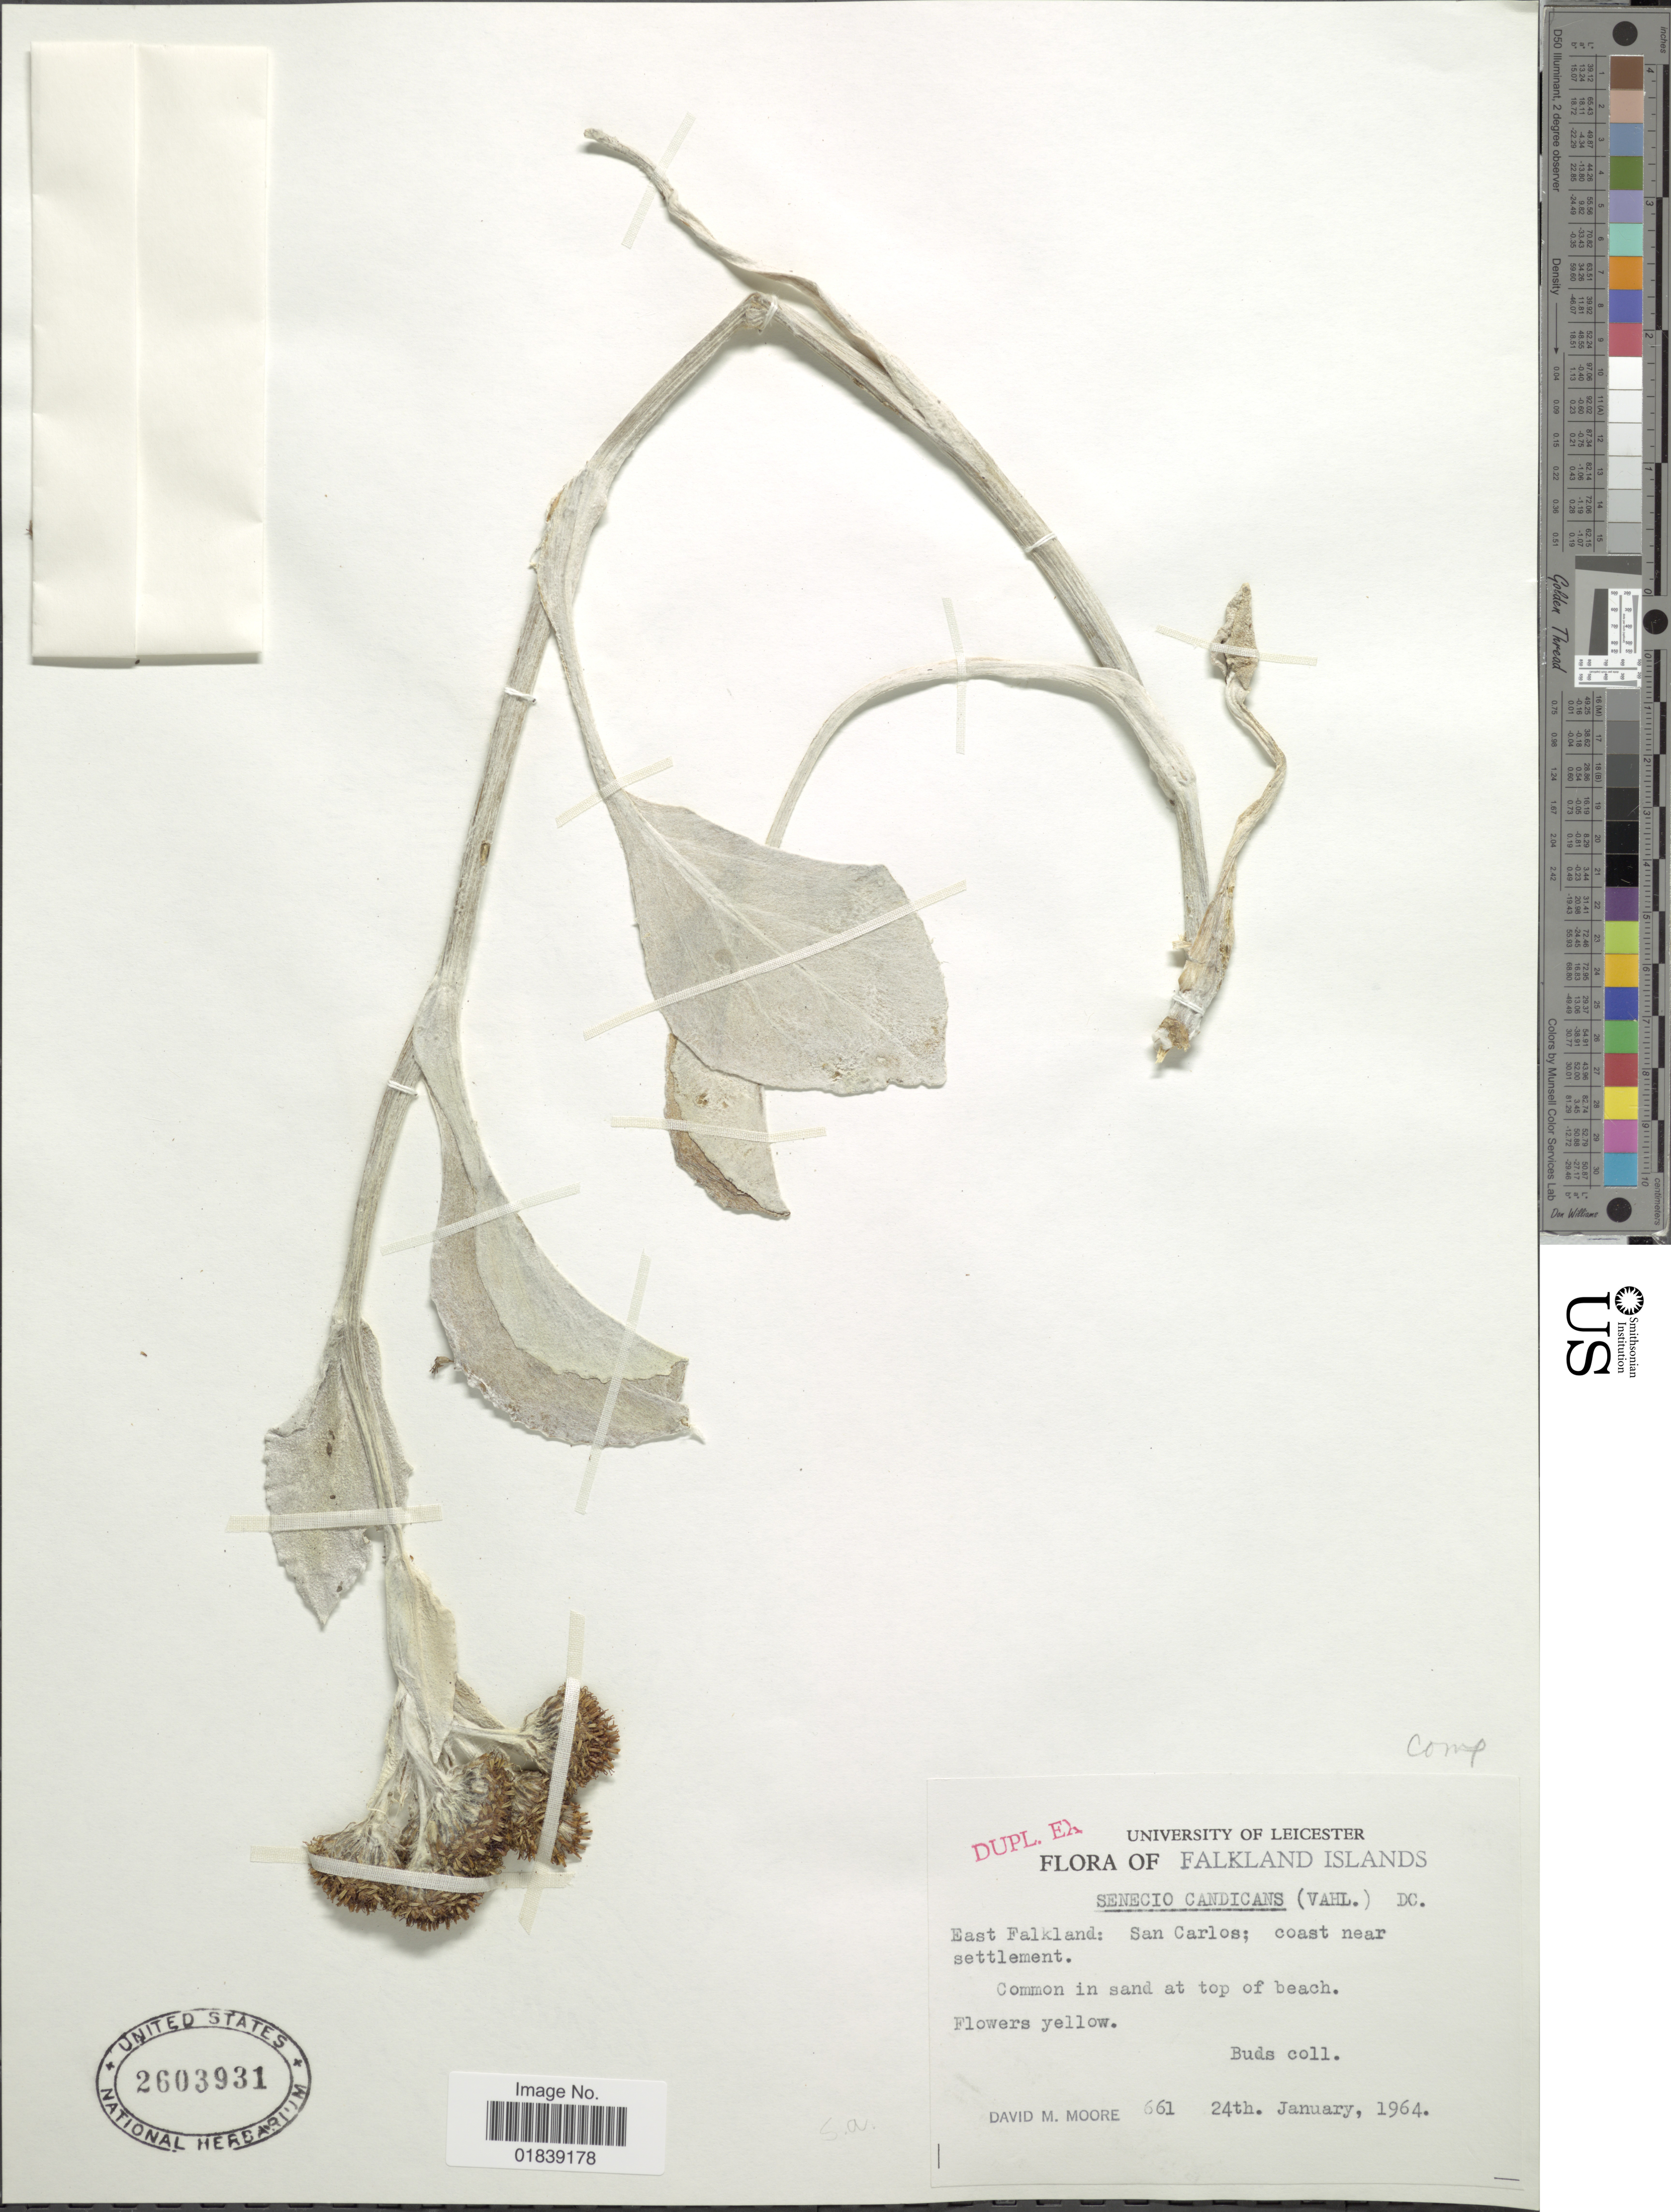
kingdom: Plantae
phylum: Tracheophyta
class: Magnoliopsida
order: Asterales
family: Asteraceae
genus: Senecio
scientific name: Senecio candicans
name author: Wall.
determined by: Salomon, Luciana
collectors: D. Moore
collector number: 661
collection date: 1964-01-24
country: Falkland Islands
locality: East Falkland, San Carlos, coast near settlement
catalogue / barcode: US 2603931